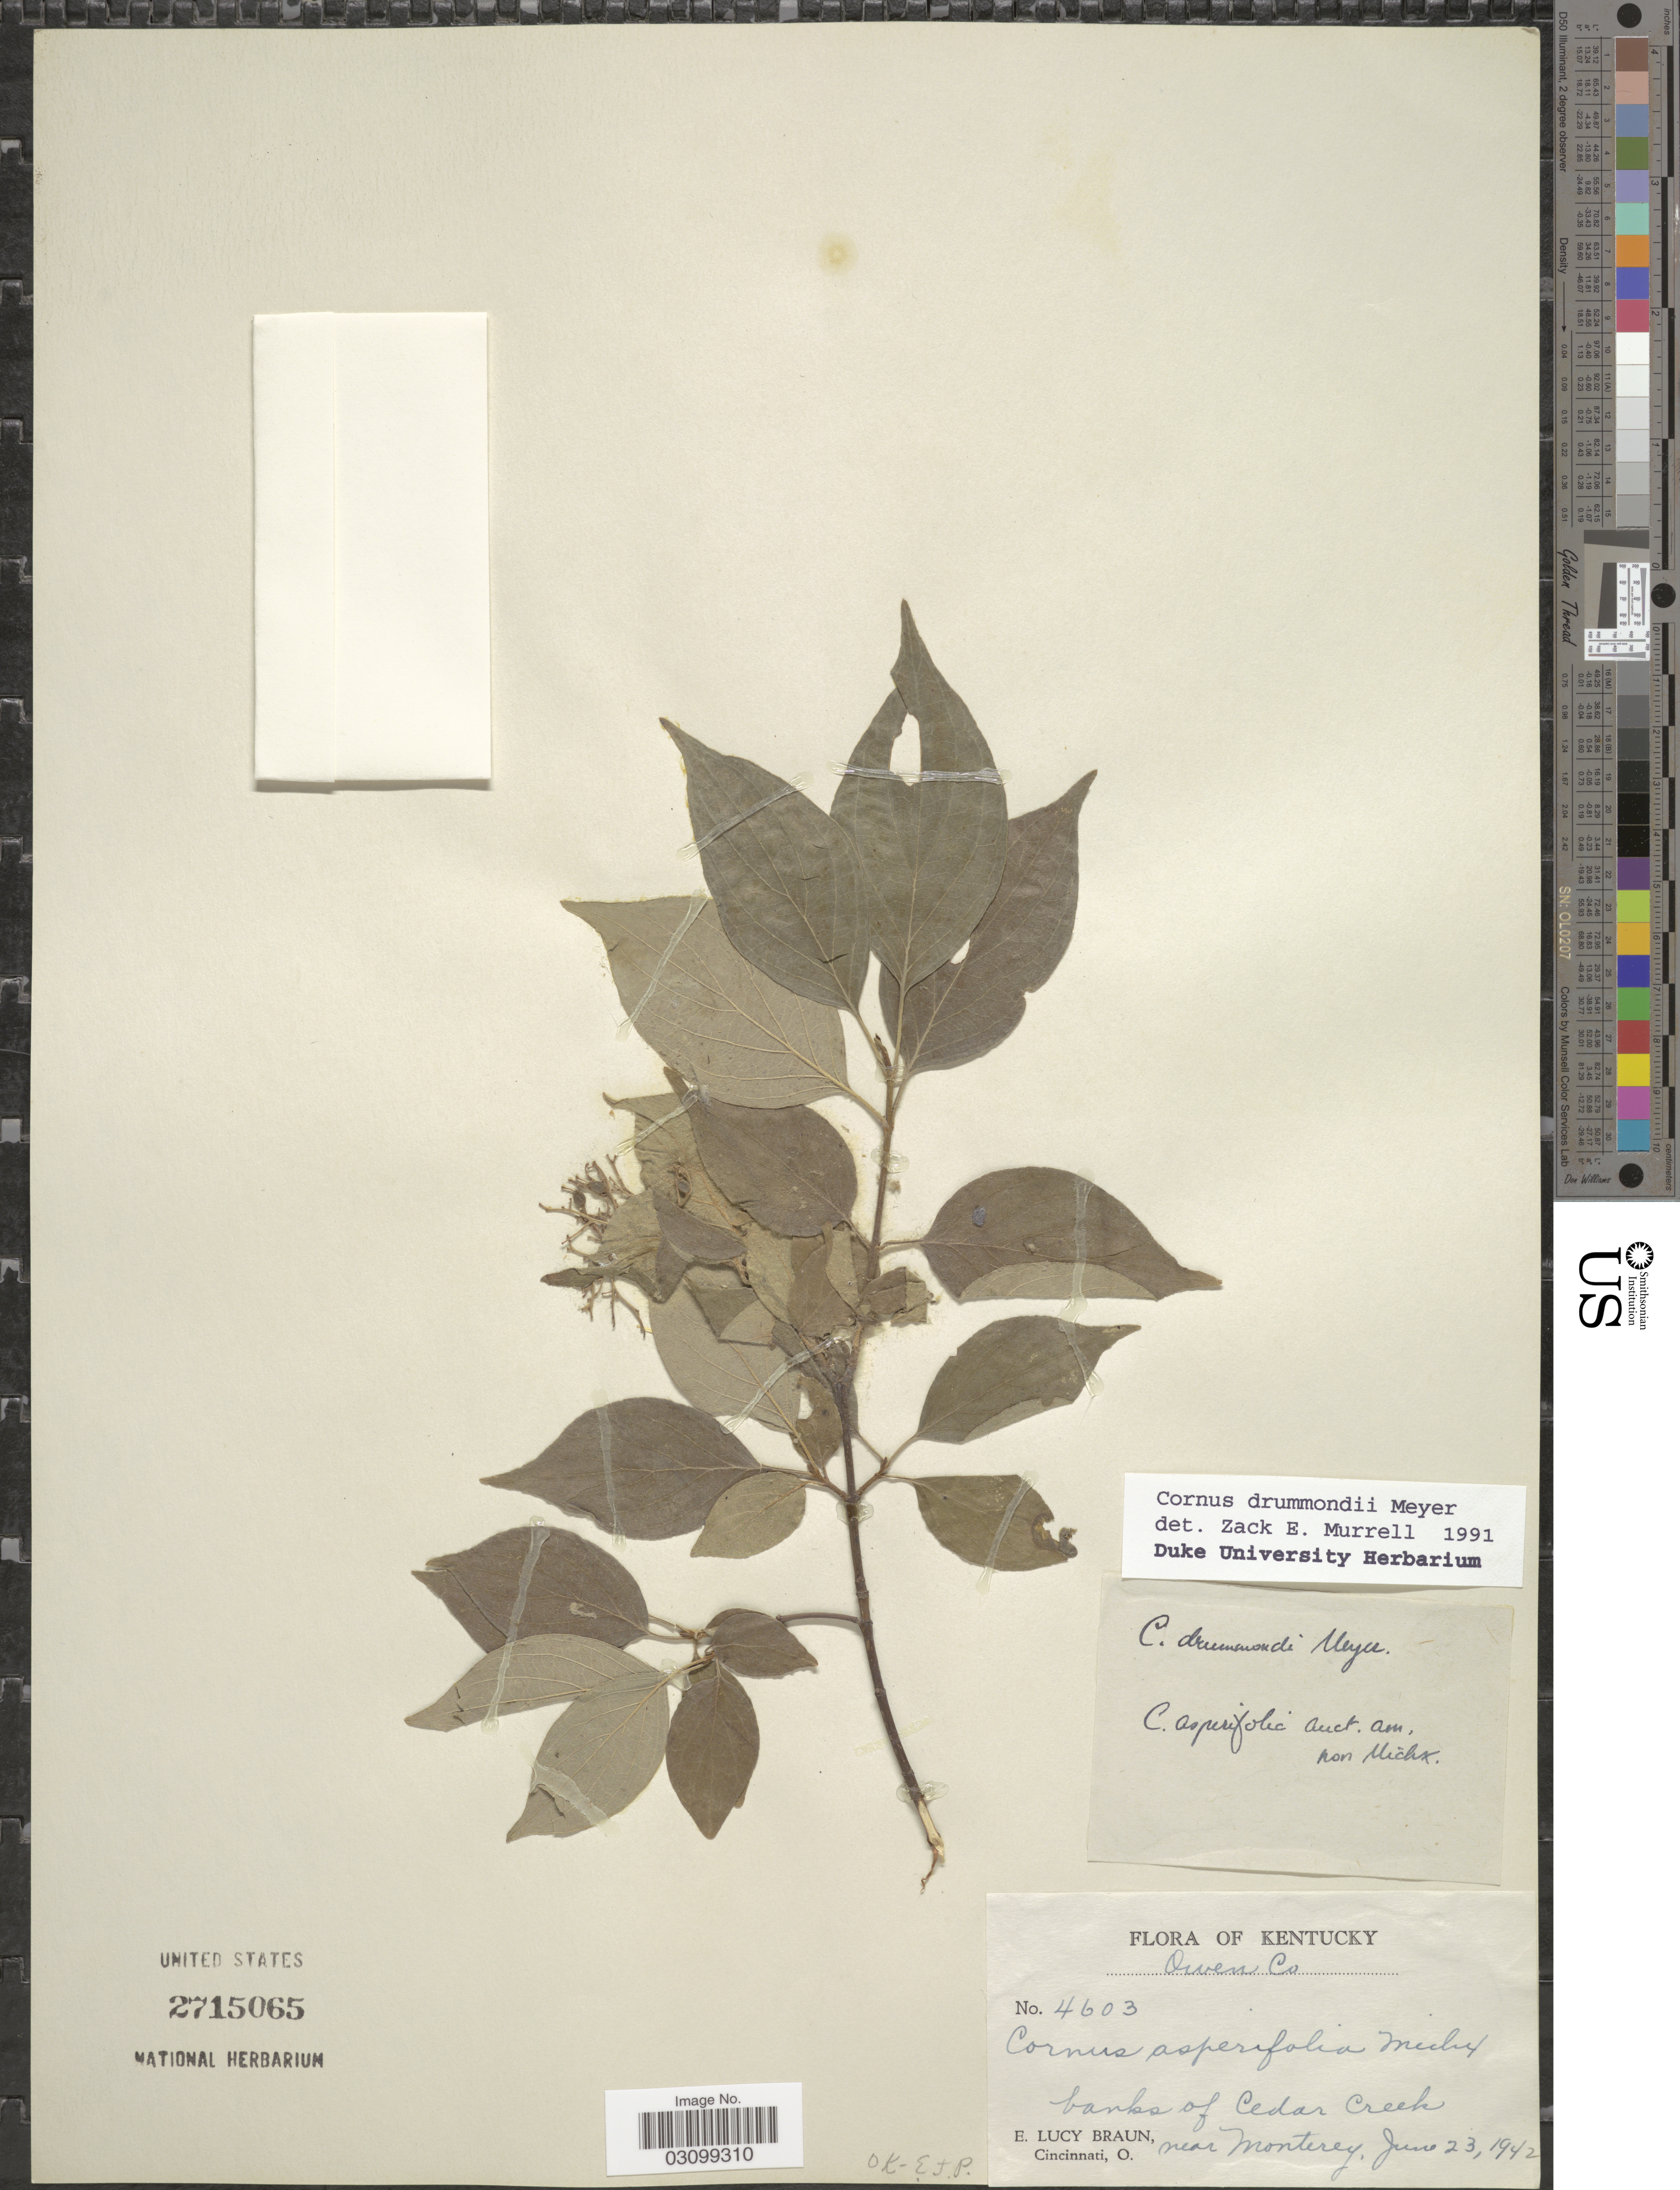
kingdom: Plantae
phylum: Tracheophyta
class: Magnoliopsida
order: Cornales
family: Cornaceae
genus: Cornus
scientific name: Cornus drummondii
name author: C.A. Mey.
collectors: E. L. Braun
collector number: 4603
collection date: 1942-06-23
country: United States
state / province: Kentucky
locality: Owen Co. Banks of Cedar Creek near Monterey.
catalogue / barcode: US 2715065